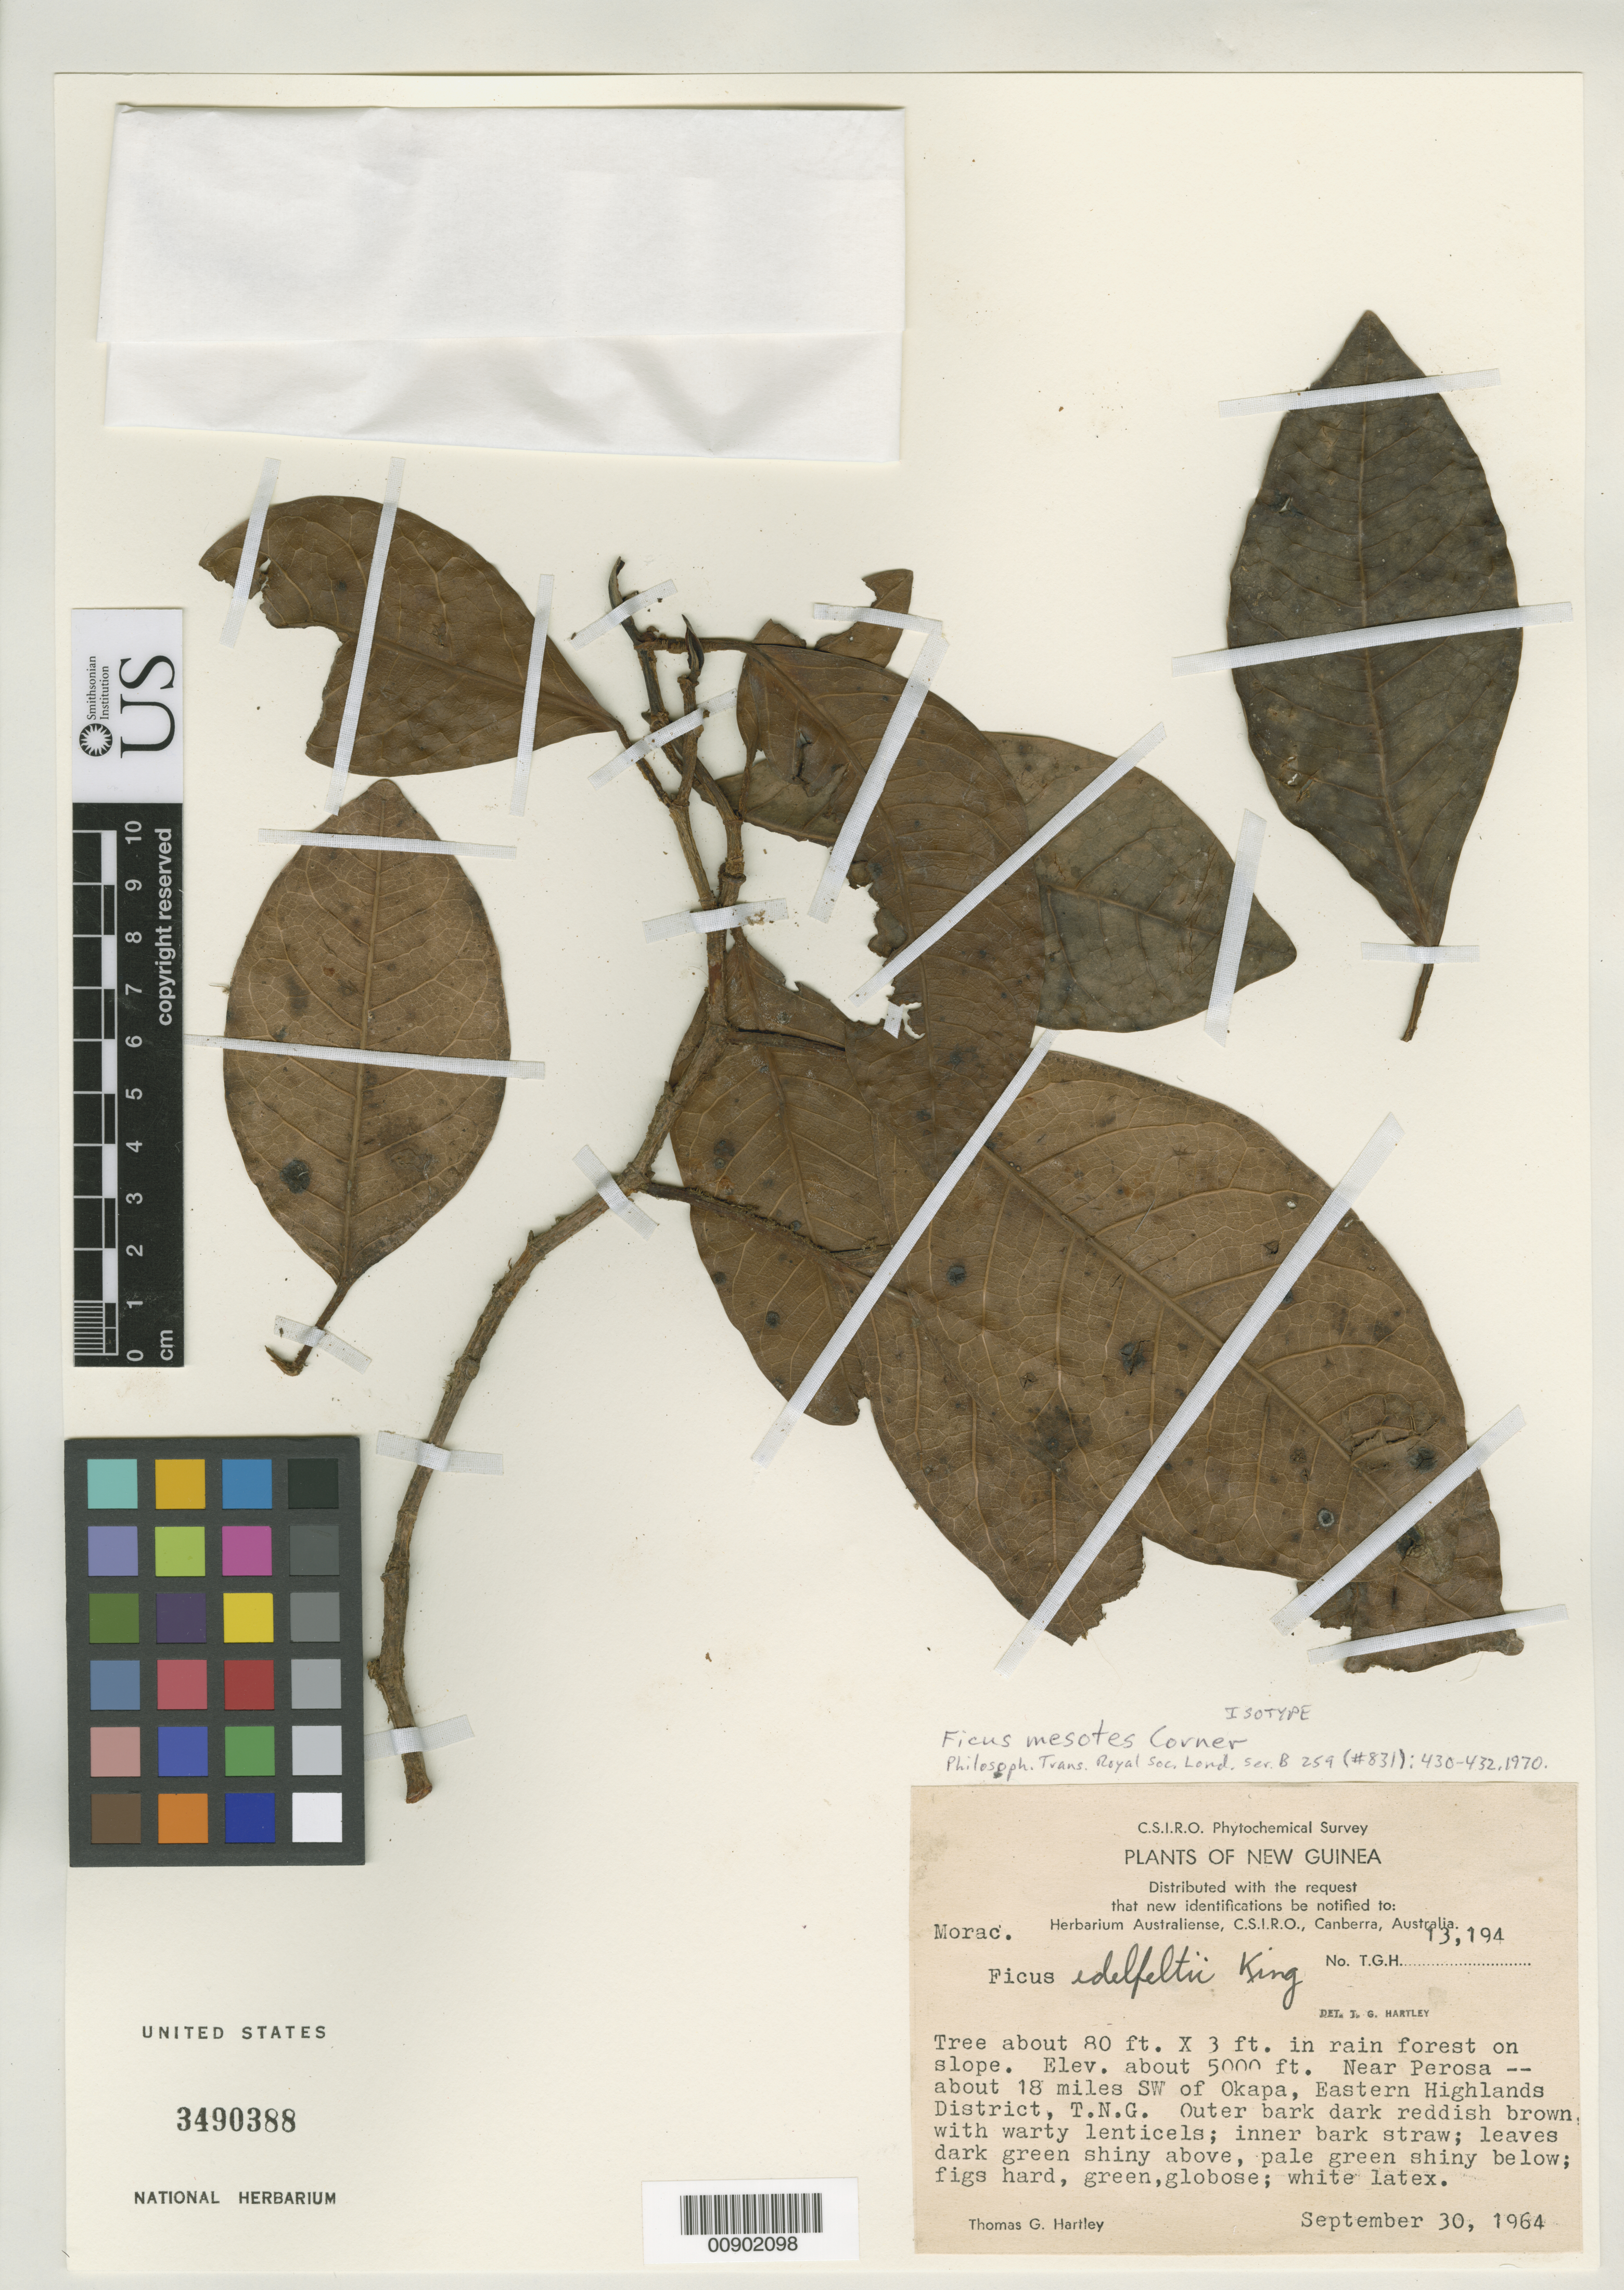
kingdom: Plantae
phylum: Tracheophyta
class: Magnoliopsida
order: Rosales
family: Moraceae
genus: Ficus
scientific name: Ficus mesotes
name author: Corner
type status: Isotype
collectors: T. G. Hartley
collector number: T.G.H. 13194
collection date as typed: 30 Sep 1964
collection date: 1964-09-30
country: Papua New Guinea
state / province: Eastern Highlands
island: New Guinea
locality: Near Perosa -- about 18 miles SW of Okapa, Eastern Highlands District, T.N.G.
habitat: In rain forest on slope.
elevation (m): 1524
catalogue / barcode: US 3490388